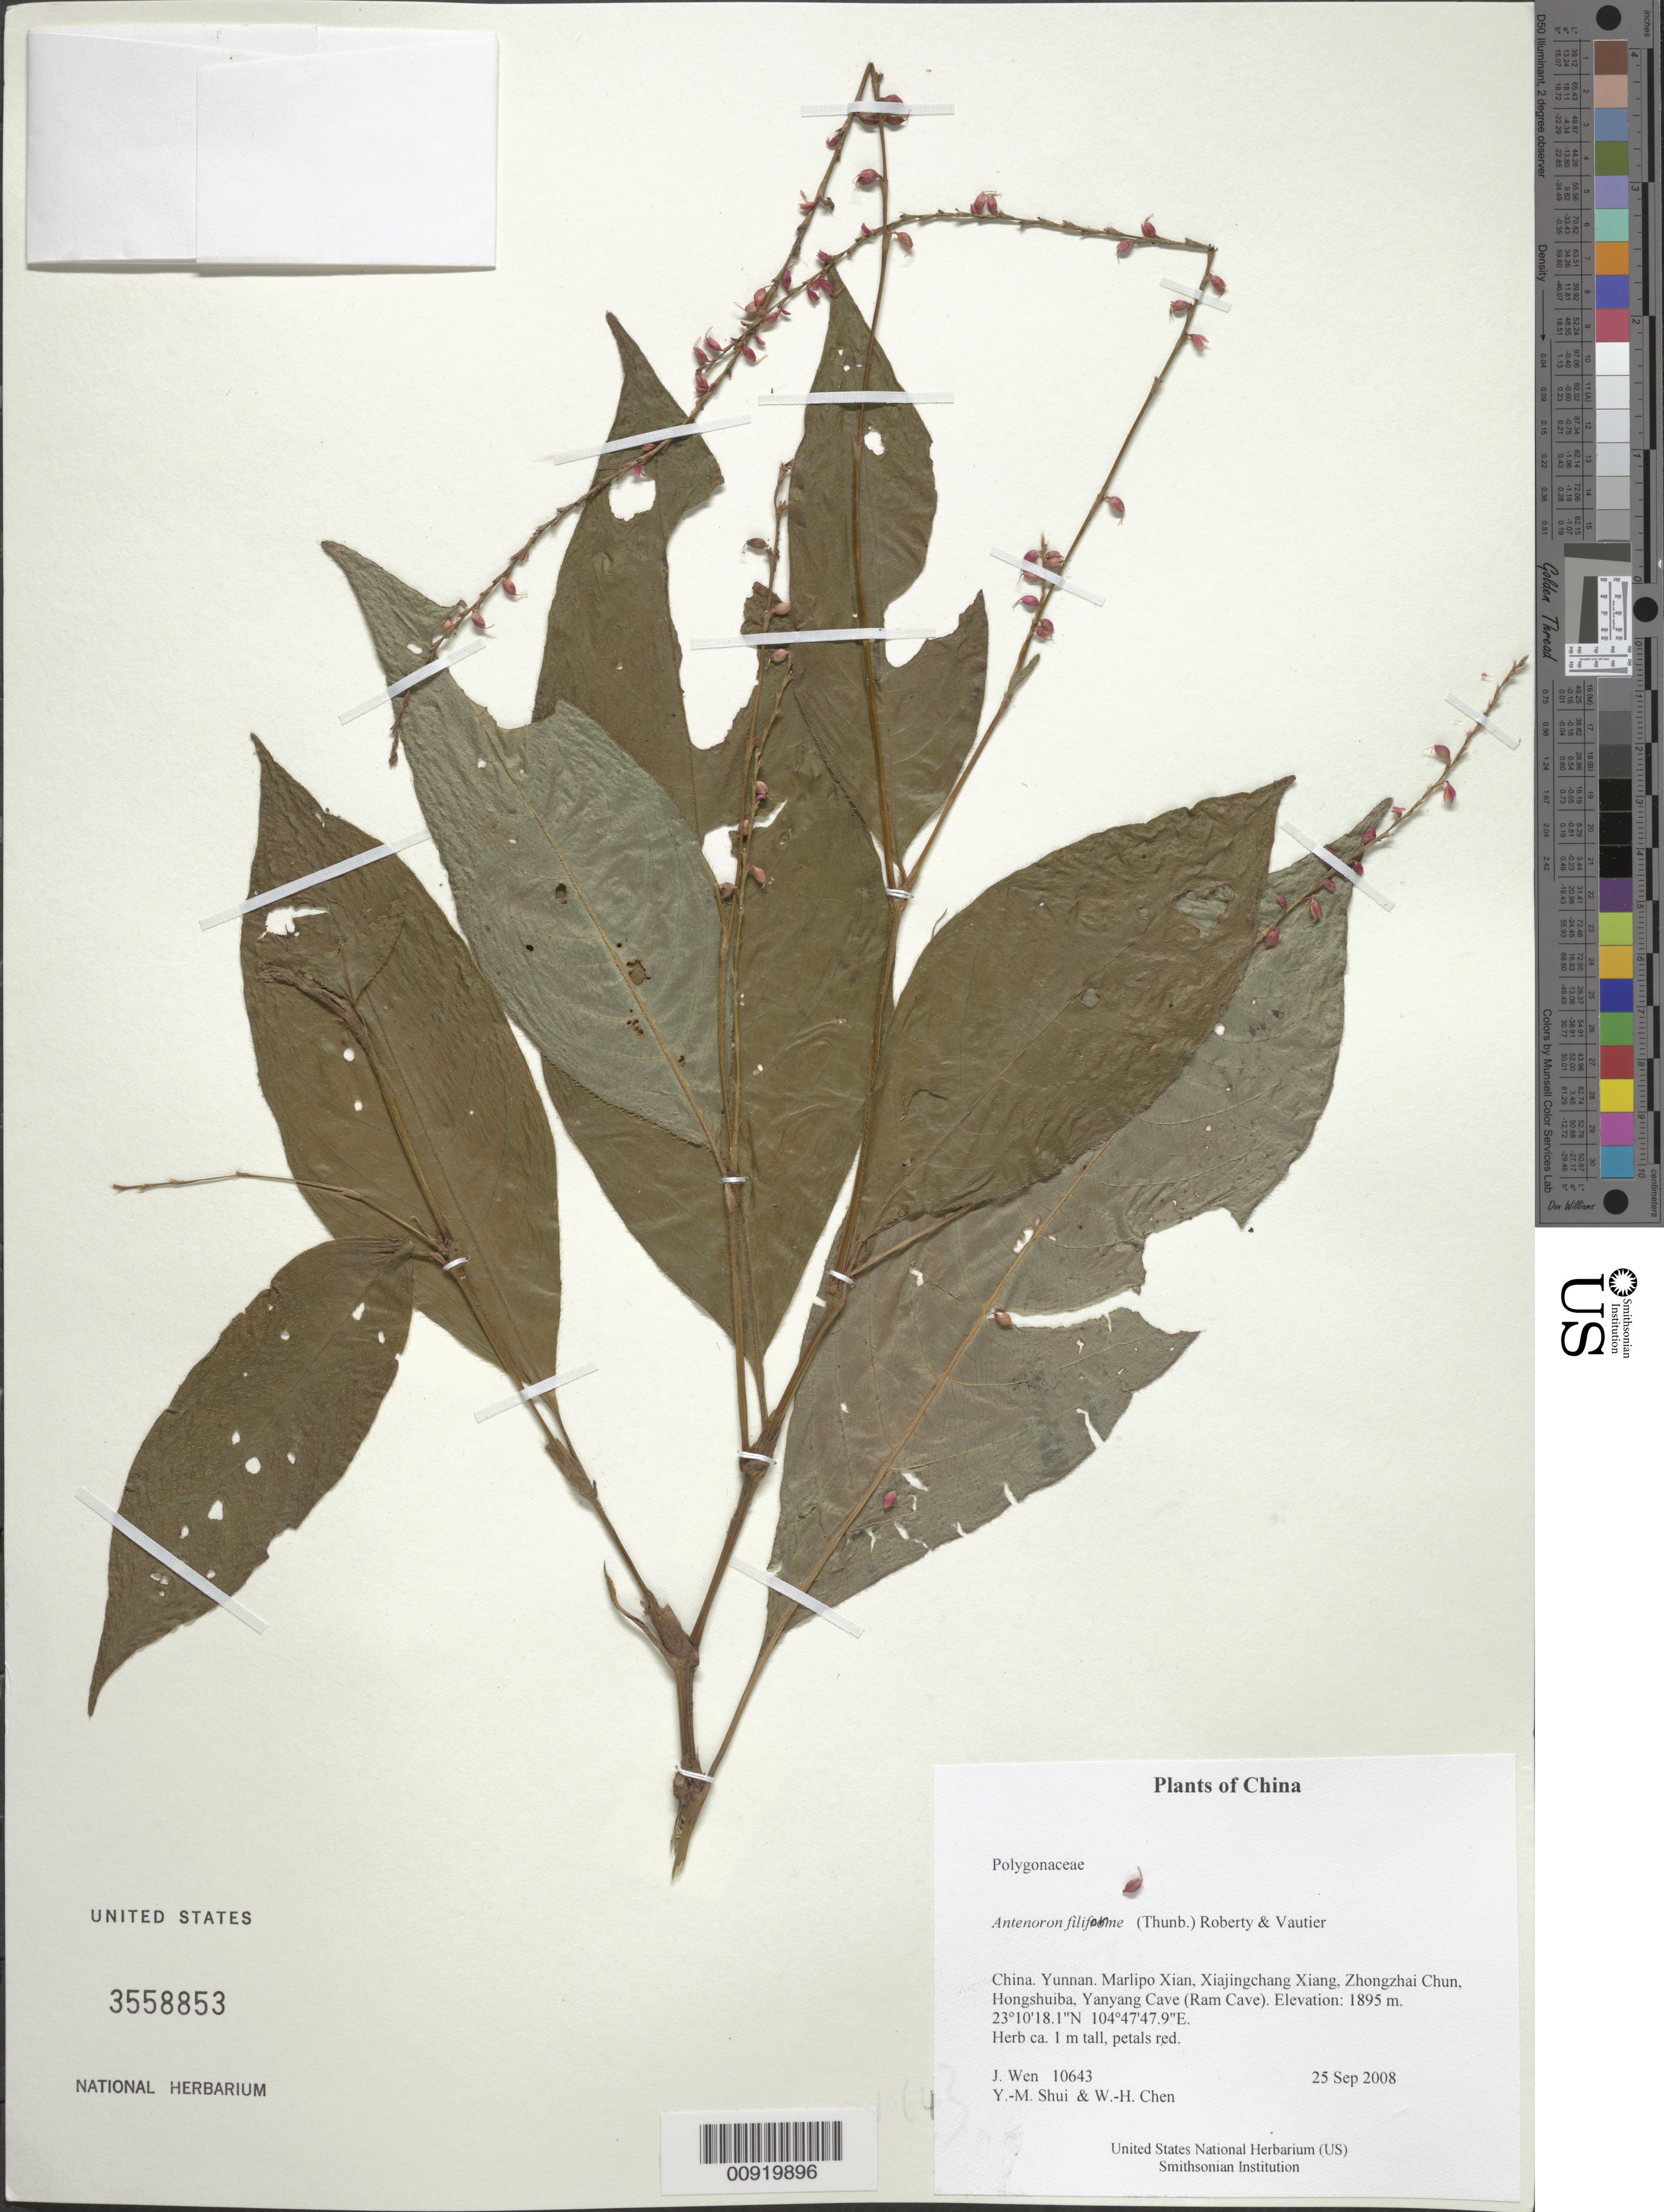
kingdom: Plantae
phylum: Tracheophyta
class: Magnoliopsida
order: Caryophyllales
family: Polygonaceae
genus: Persicaria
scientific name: Persicaria filiformis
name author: (Thunb.) Nakai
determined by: U.S. National Herbarium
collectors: J. Wen, Y. Shui & W. Chen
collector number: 10643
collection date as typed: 25 Sep 2008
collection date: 2008-09-25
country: China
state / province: Yunnan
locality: Marlipo Xian, Xiajingchang Xiang, Zhongzhai Chun, Hongshuiba, Yanyang Cave (Ram Cave).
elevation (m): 1895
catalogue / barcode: US 3558853